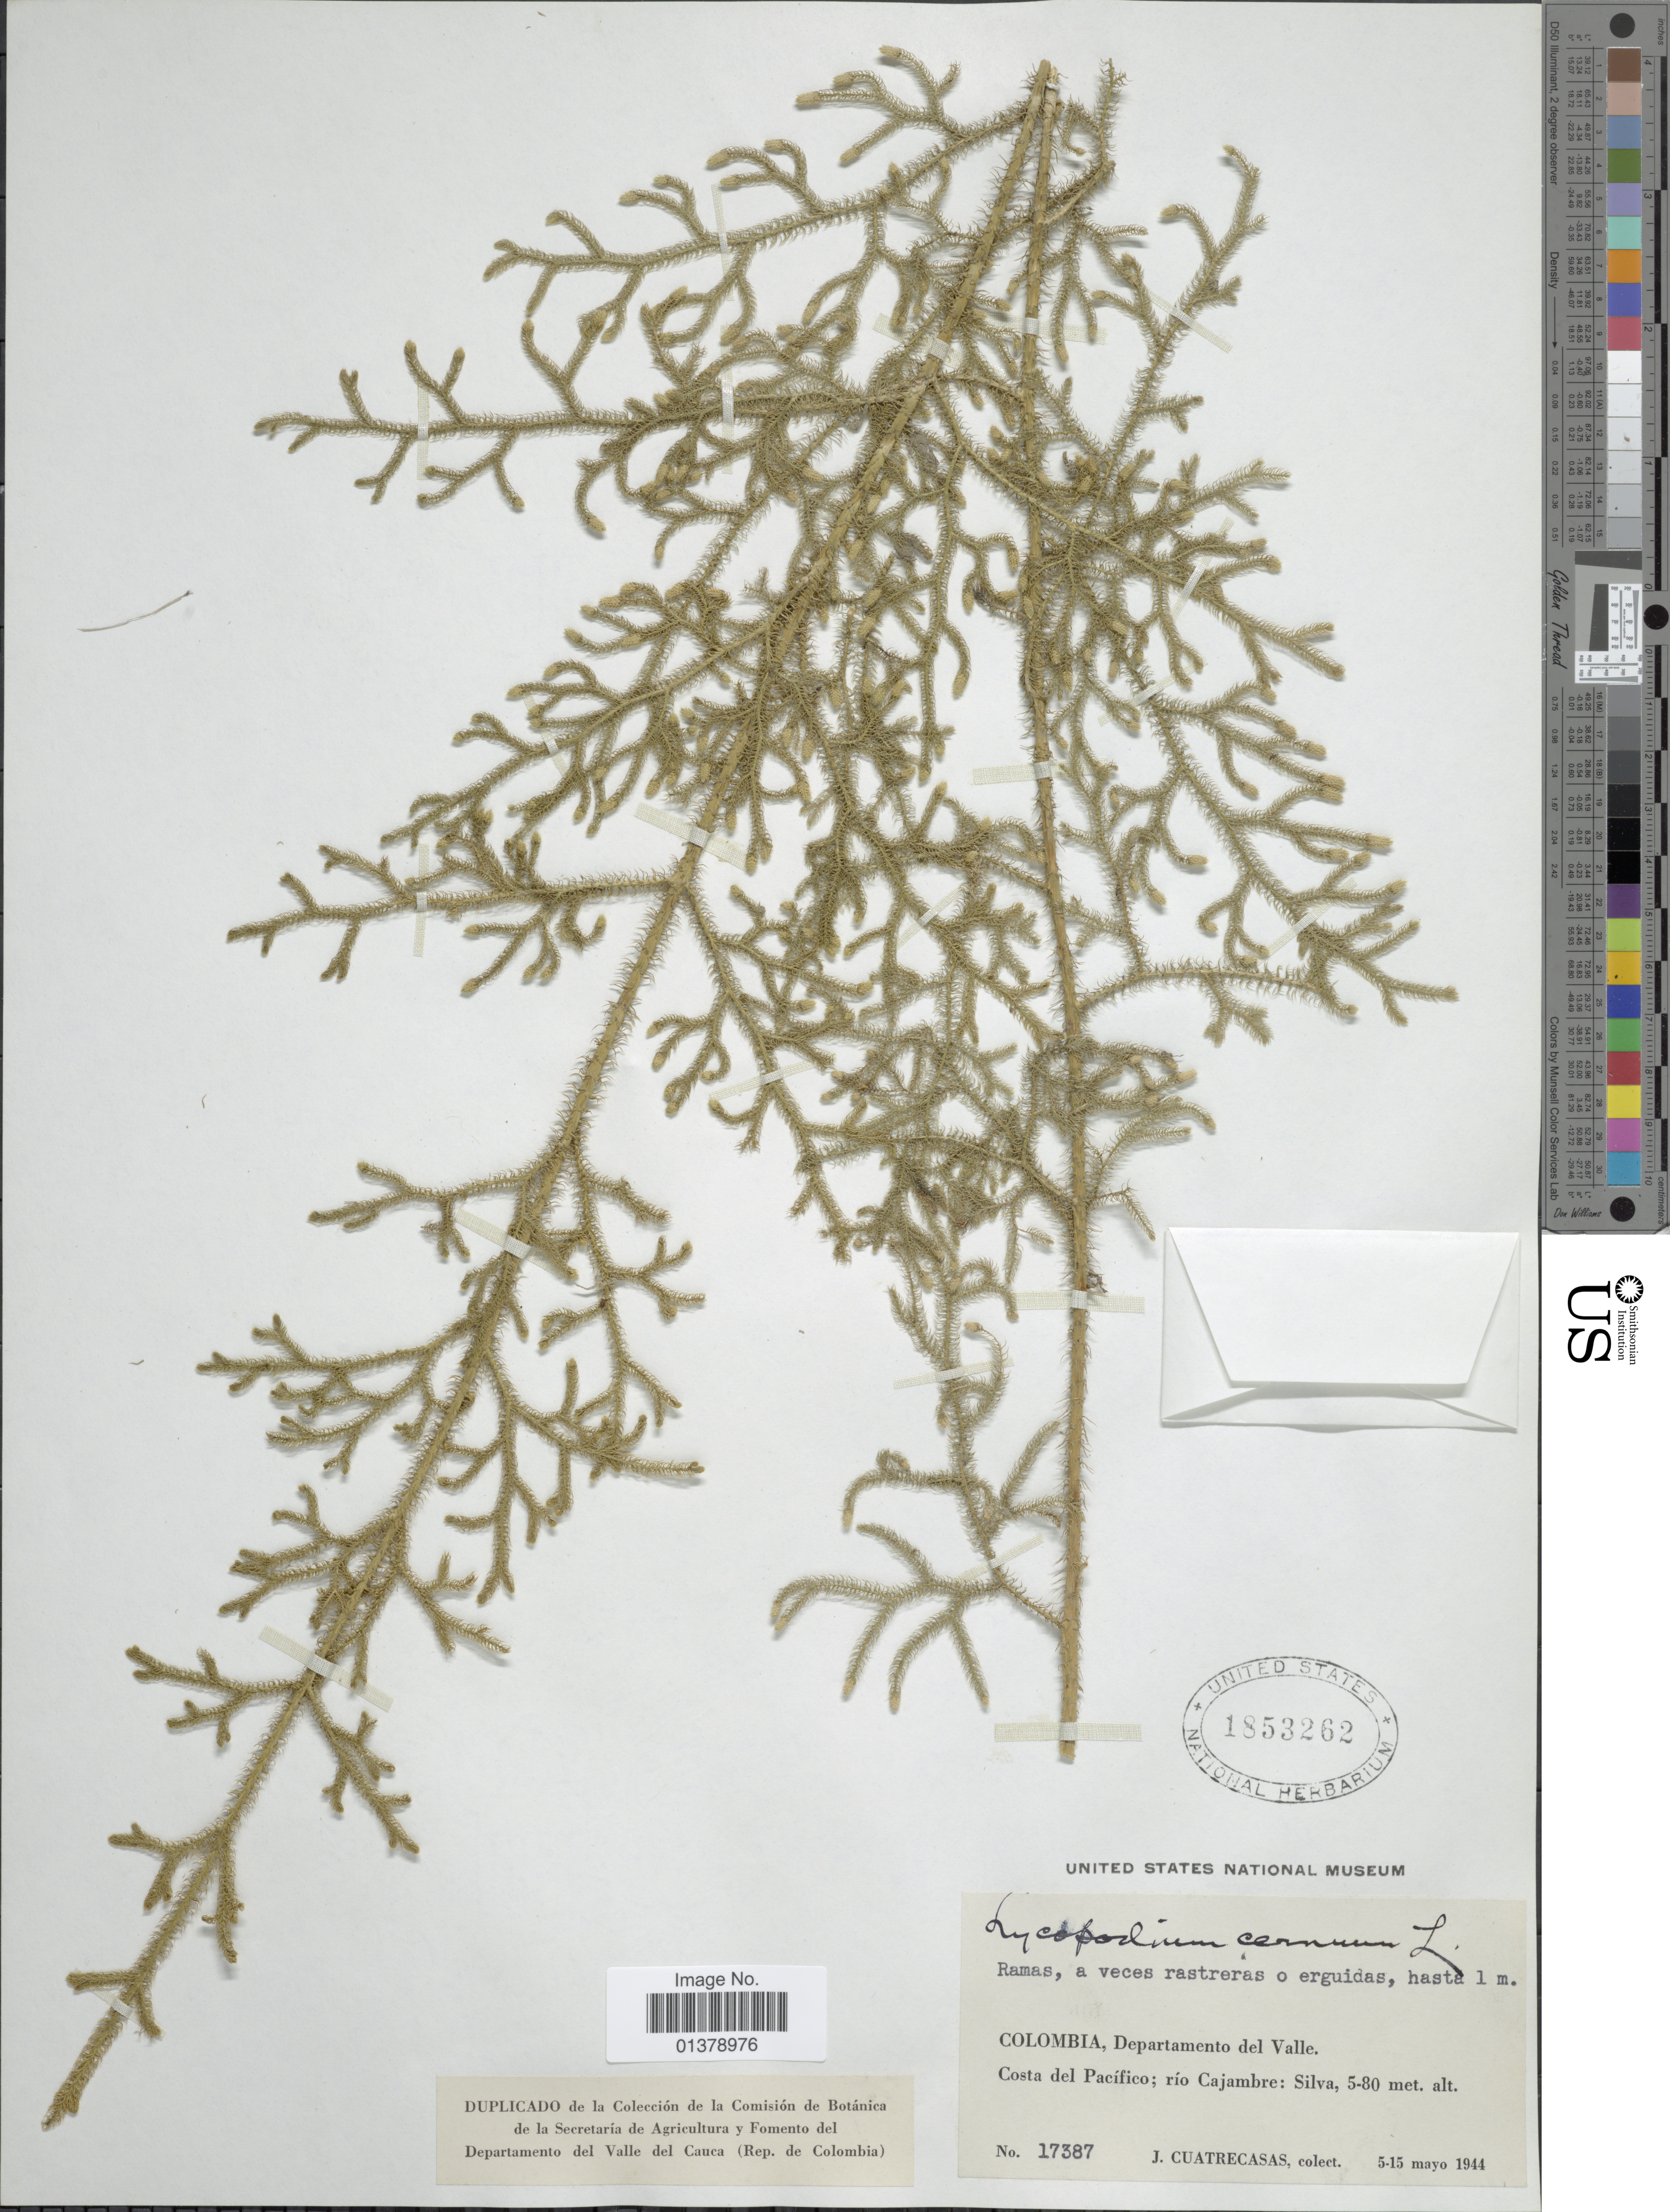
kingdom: Plantae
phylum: Tracheophyta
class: Lycopodiopsida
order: Lycopodiales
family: Lycopodiaceae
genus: Palhinhaea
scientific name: Palhinhaea cernua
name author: (L.) Vasc. & Franco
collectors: J. Cuatrecasas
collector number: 17387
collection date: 1944-05-05/1944-05-15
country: Colombia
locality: Departamento del Valle, Costa del Pacifico; rio Cajambre, silva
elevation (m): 5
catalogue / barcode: US 1853262